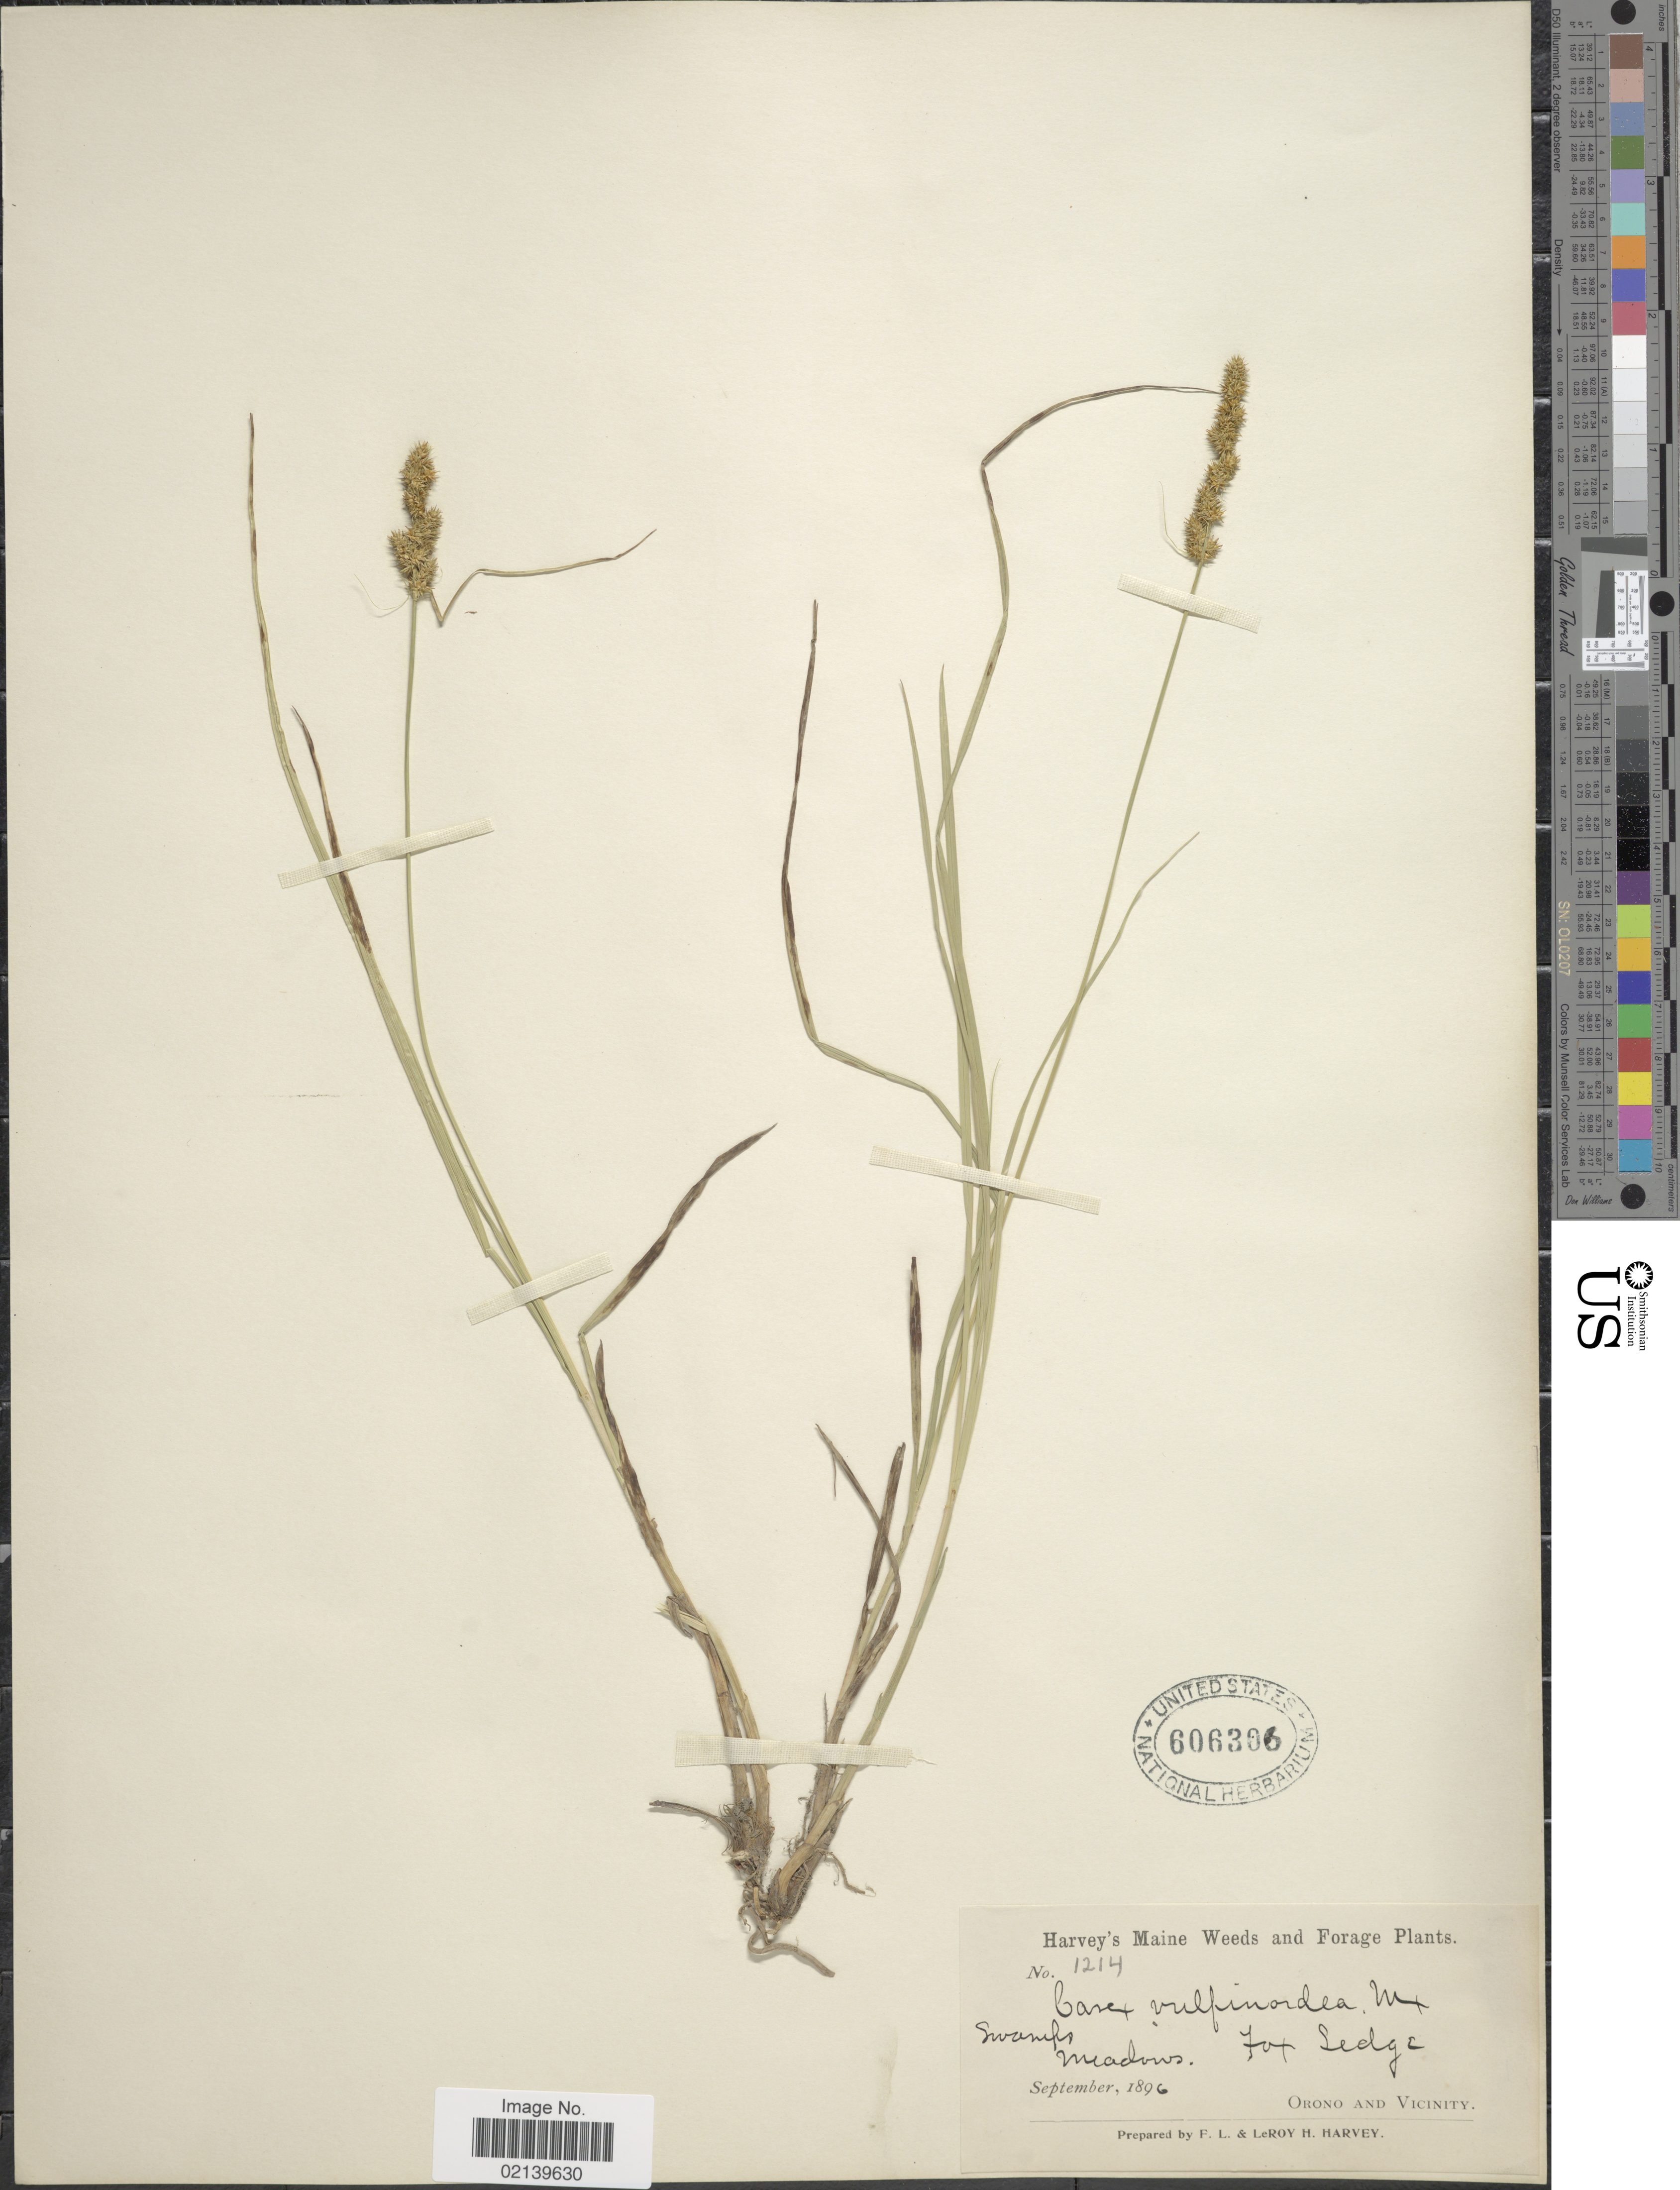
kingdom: Plantae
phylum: Tracheophyta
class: Liliopsida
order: Poales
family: Cyperaceae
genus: Carex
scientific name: Carex vulpinoidea Michx.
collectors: F. L. Harvey & L. H. Harvey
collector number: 1214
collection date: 1896-09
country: United States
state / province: Maine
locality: Orono and Vicinity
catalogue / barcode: US 606306